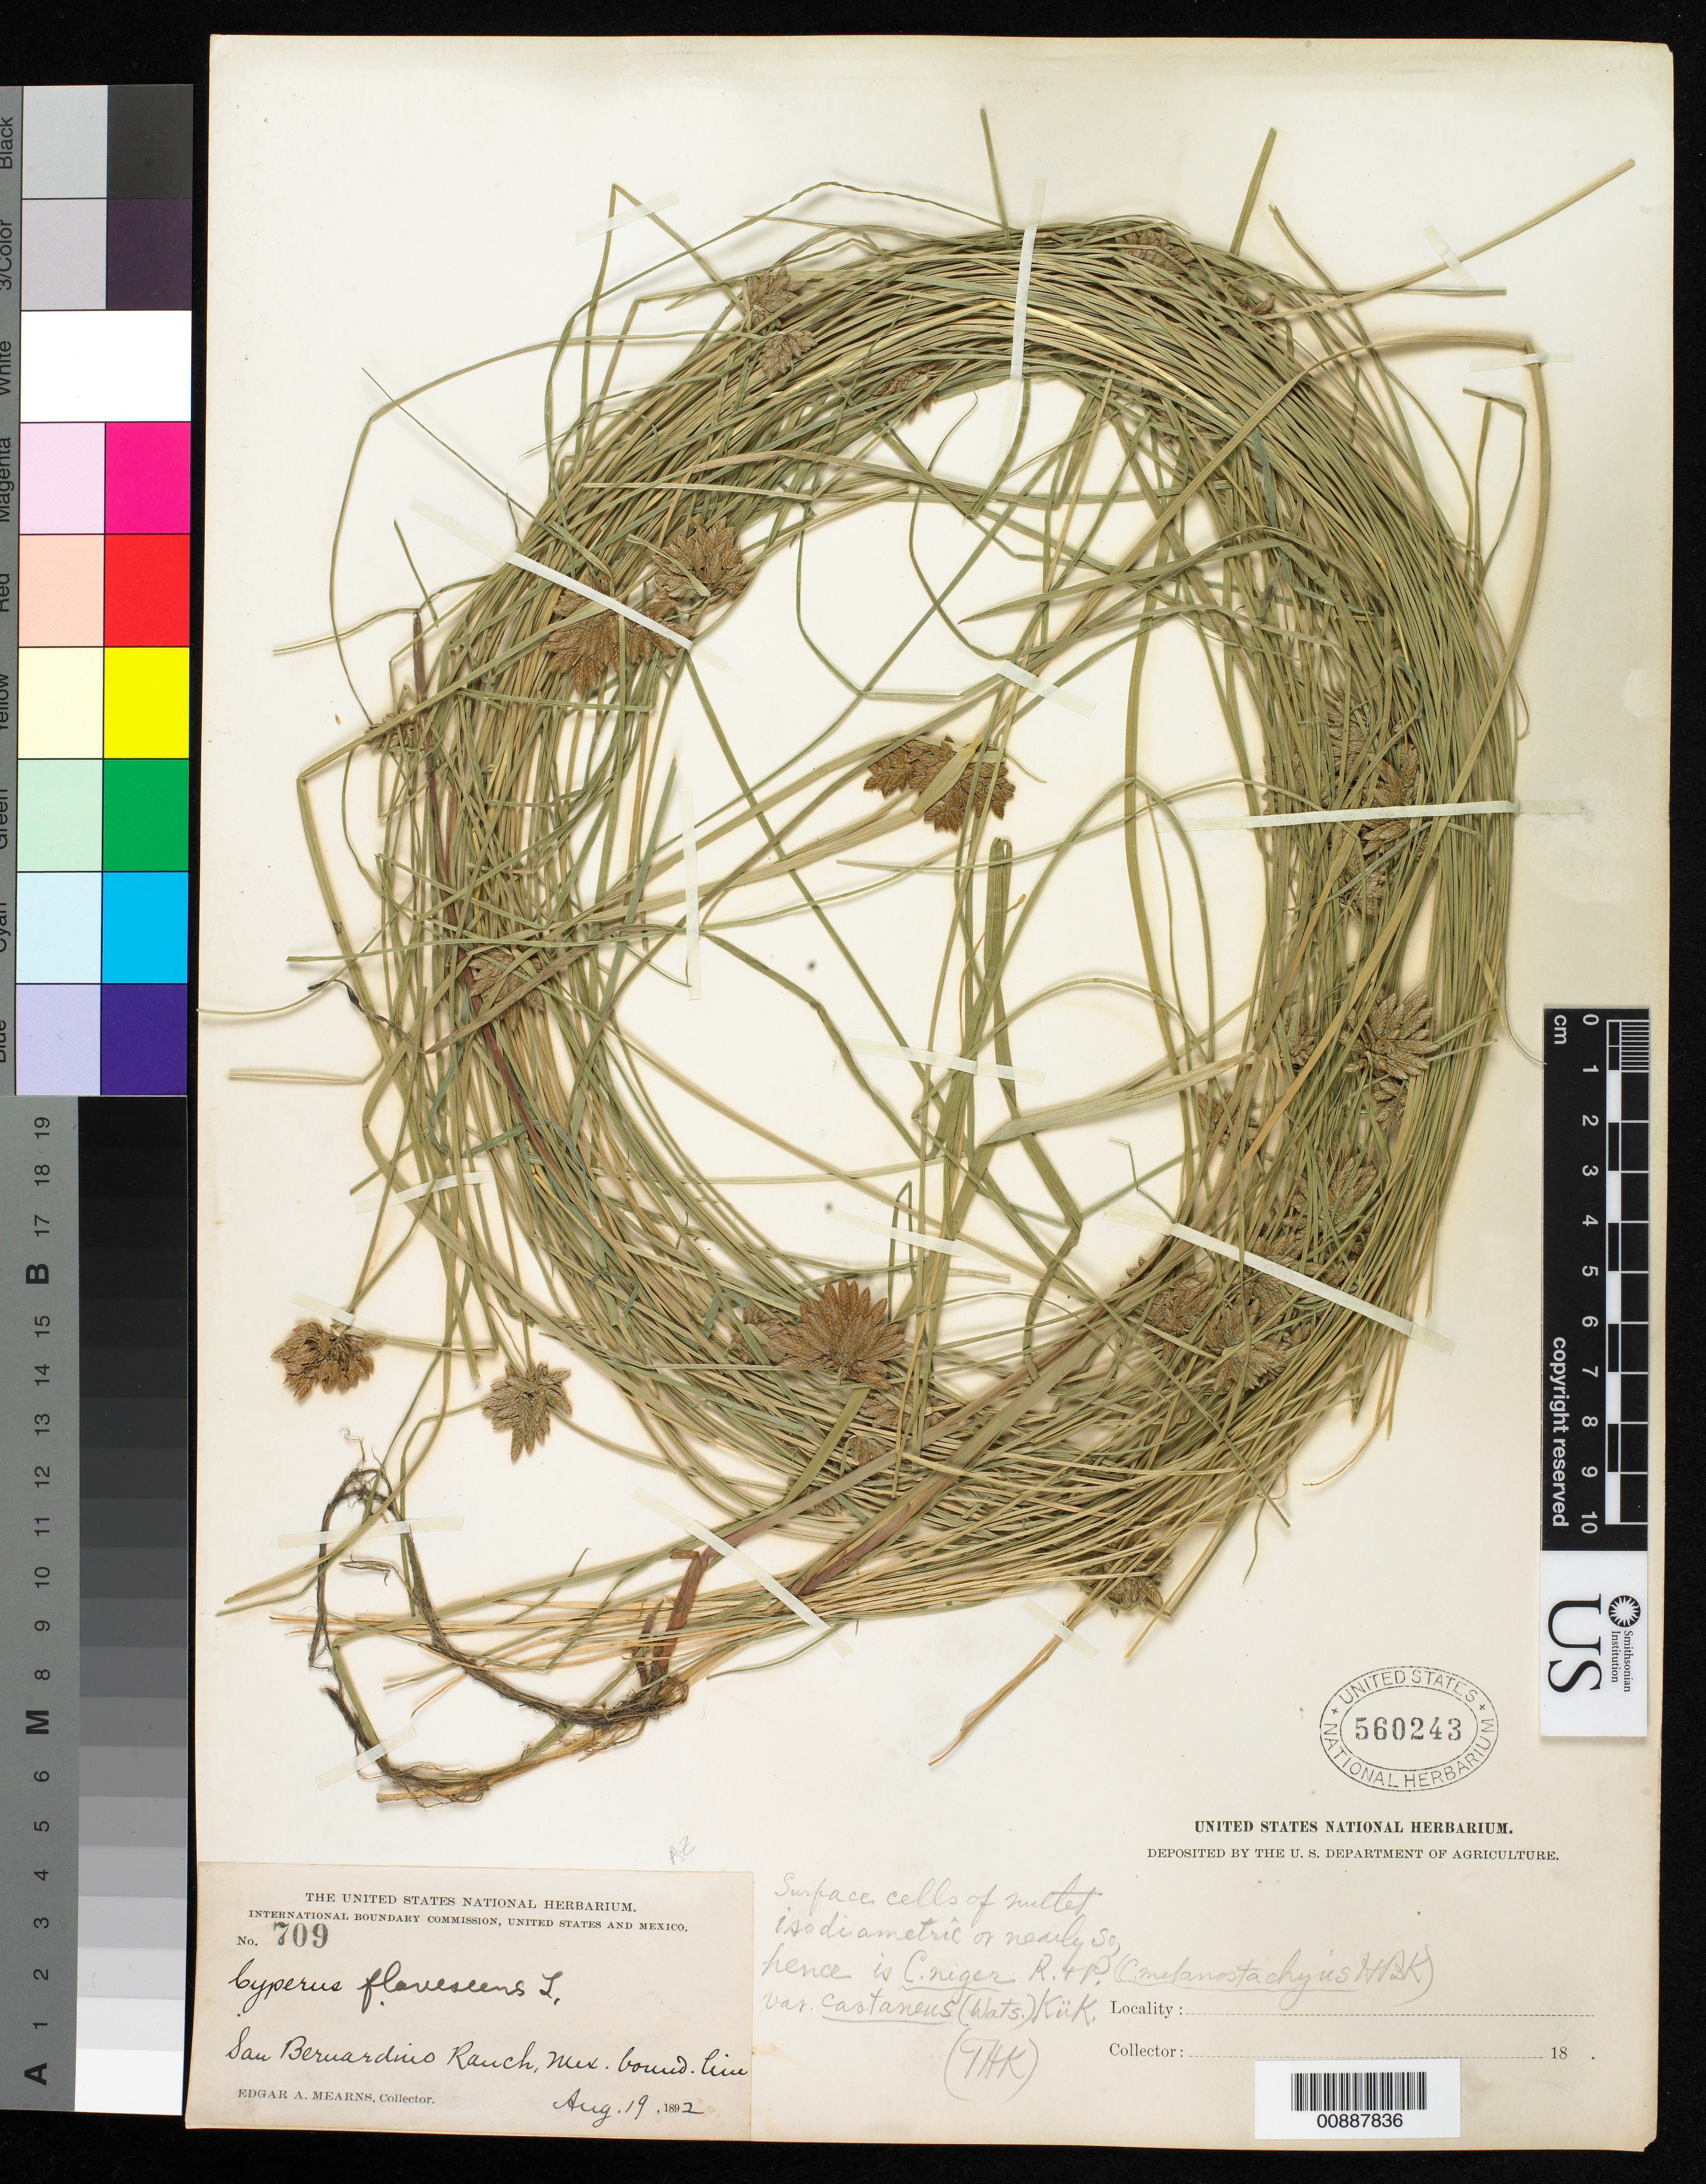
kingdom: Plantae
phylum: Tracheophyta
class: Liliopsida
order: Poales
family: Cyperaceae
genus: Cyperus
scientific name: Cyperus niger var. castaneus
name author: (S. Watson) Kük.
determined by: Kearney, T. H.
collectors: E. A. Mearns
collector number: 709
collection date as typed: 19 Aug 1892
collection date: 1892-08-19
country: United States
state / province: Arizona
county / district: Cochise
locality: San Bernardino Ranch, Mexican Boundary Line.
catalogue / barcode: US 560243